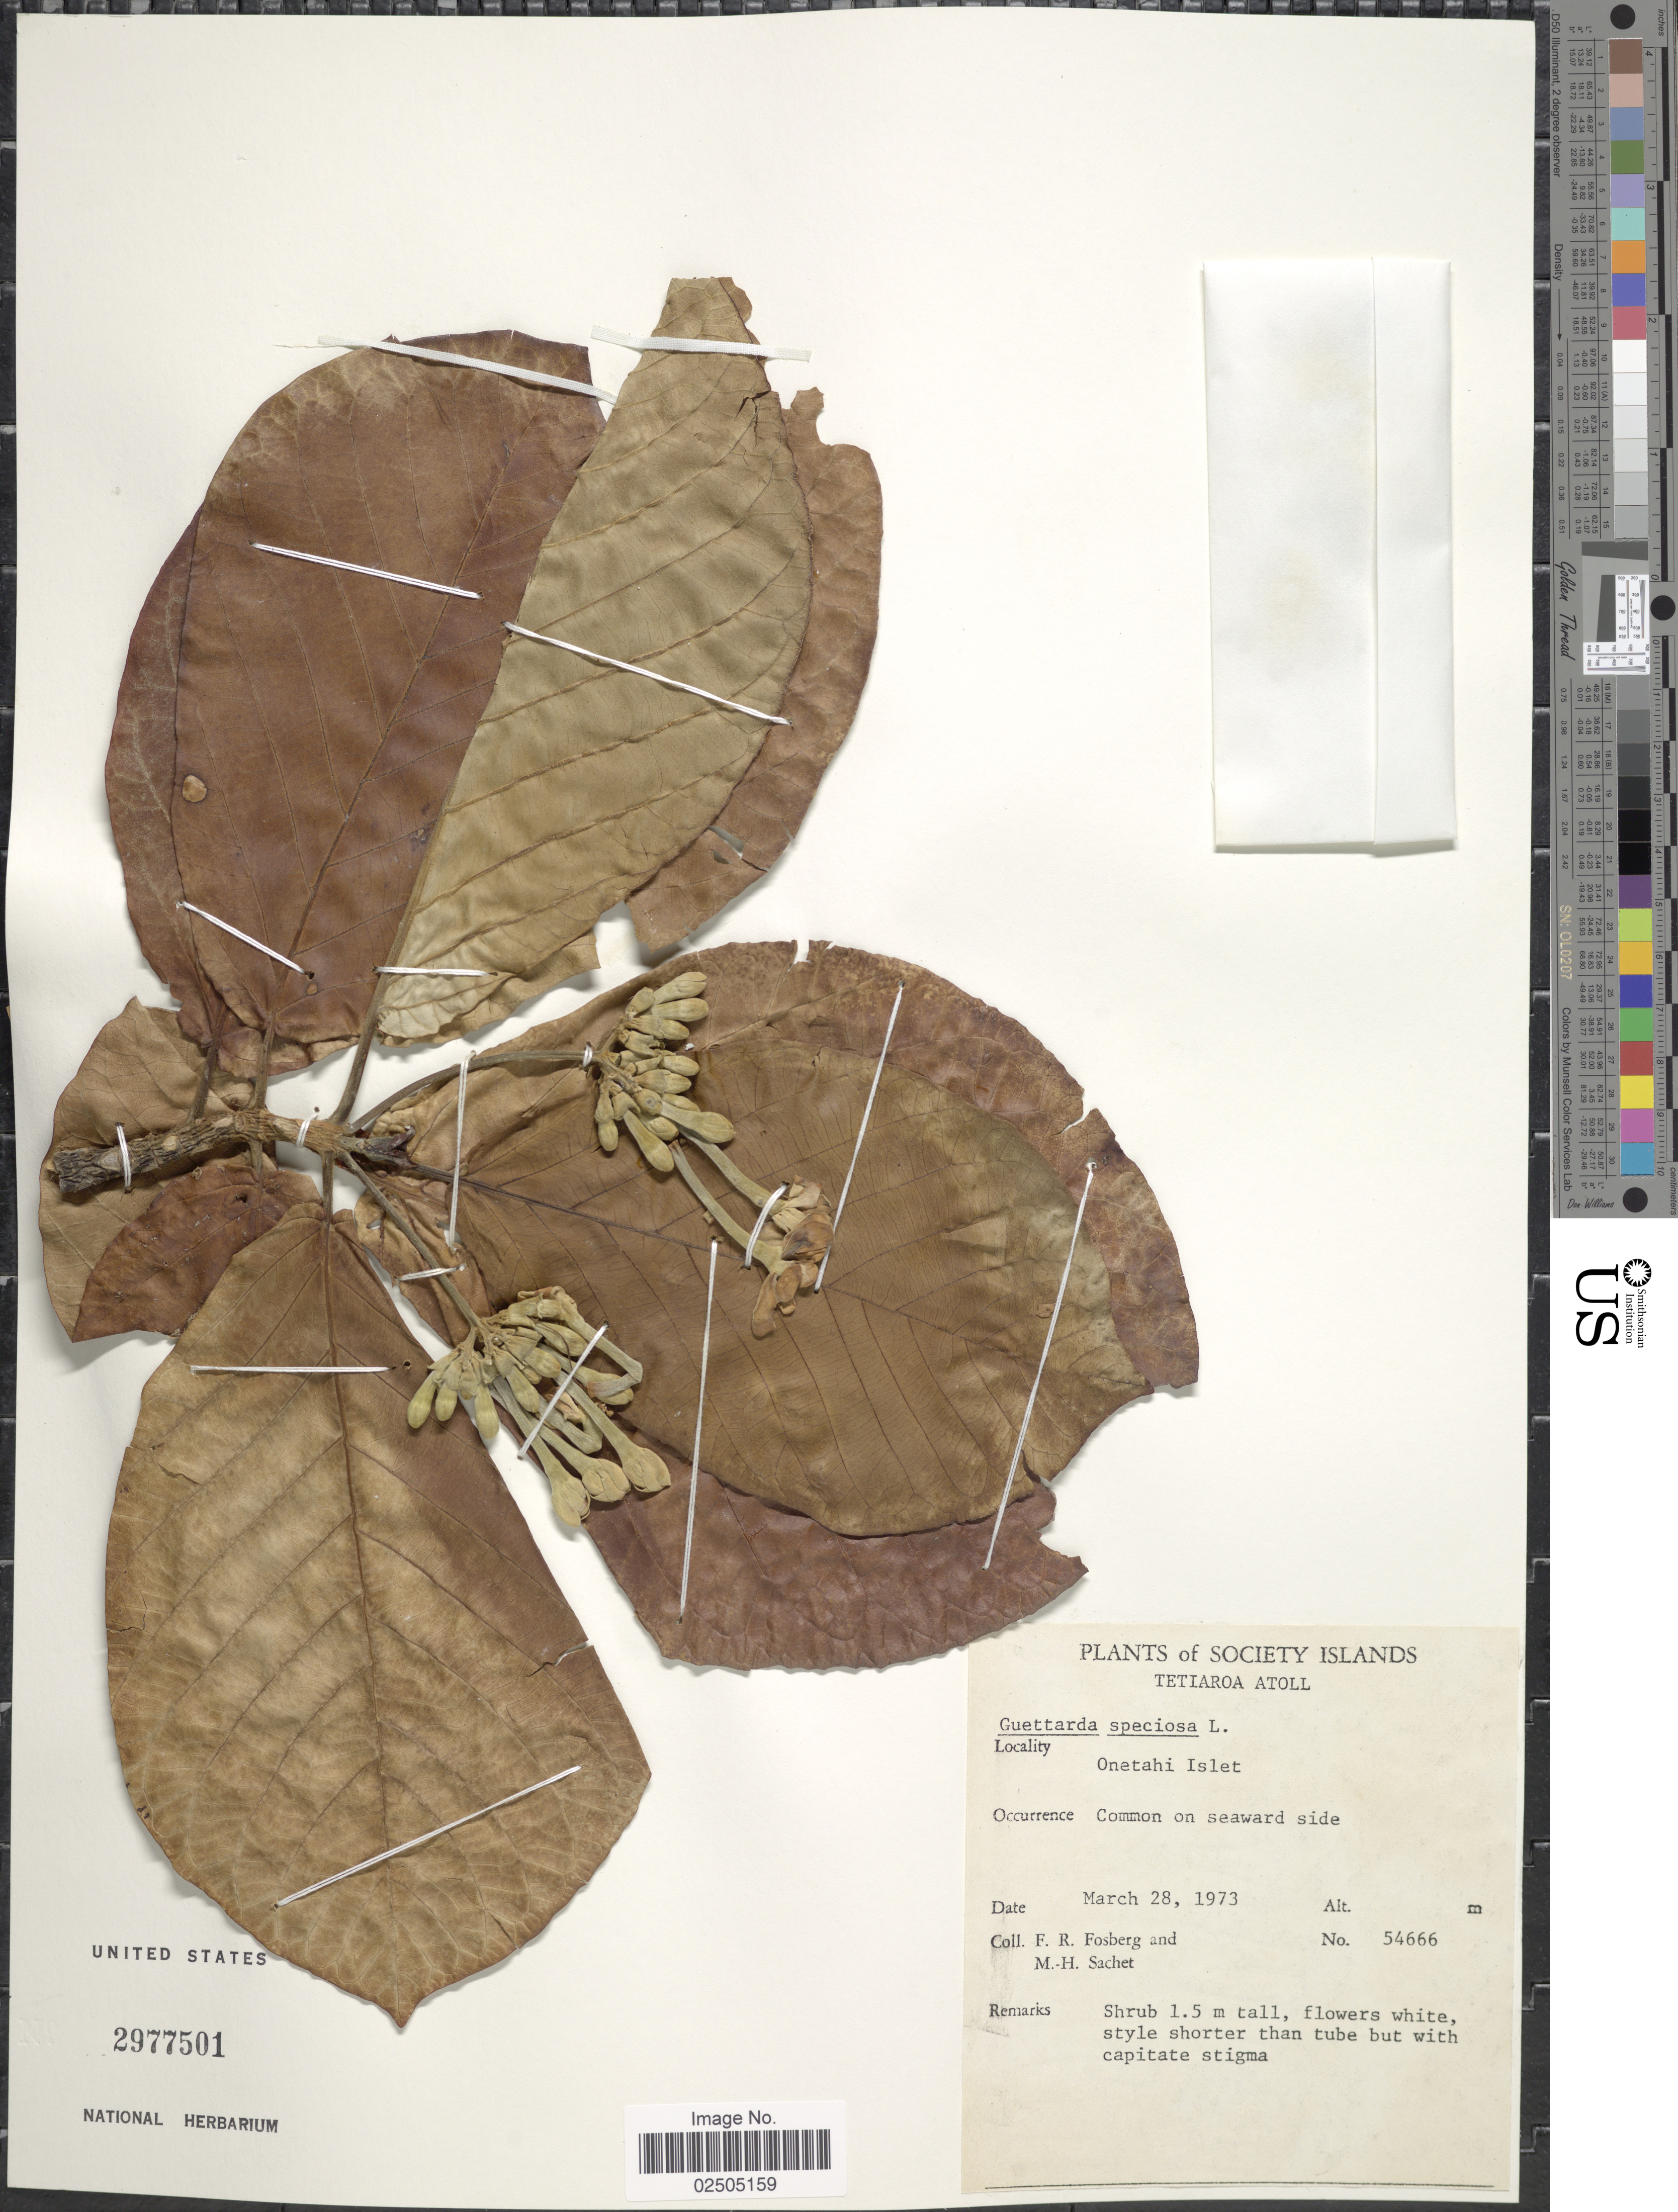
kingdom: Plantae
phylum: Tracheophyta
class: Magnoliopsida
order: Gentianales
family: Rubiaceae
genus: Guettarda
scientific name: Guettarda speciosa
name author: L.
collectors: F. R. Fosberg & M.-H. Sachet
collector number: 54666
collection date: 1973-03-28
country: French Polynesia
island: Tetiaroa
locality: Society Islands, Tetiaroa Atoll, Onetahi Islet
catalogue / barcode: US 2977501